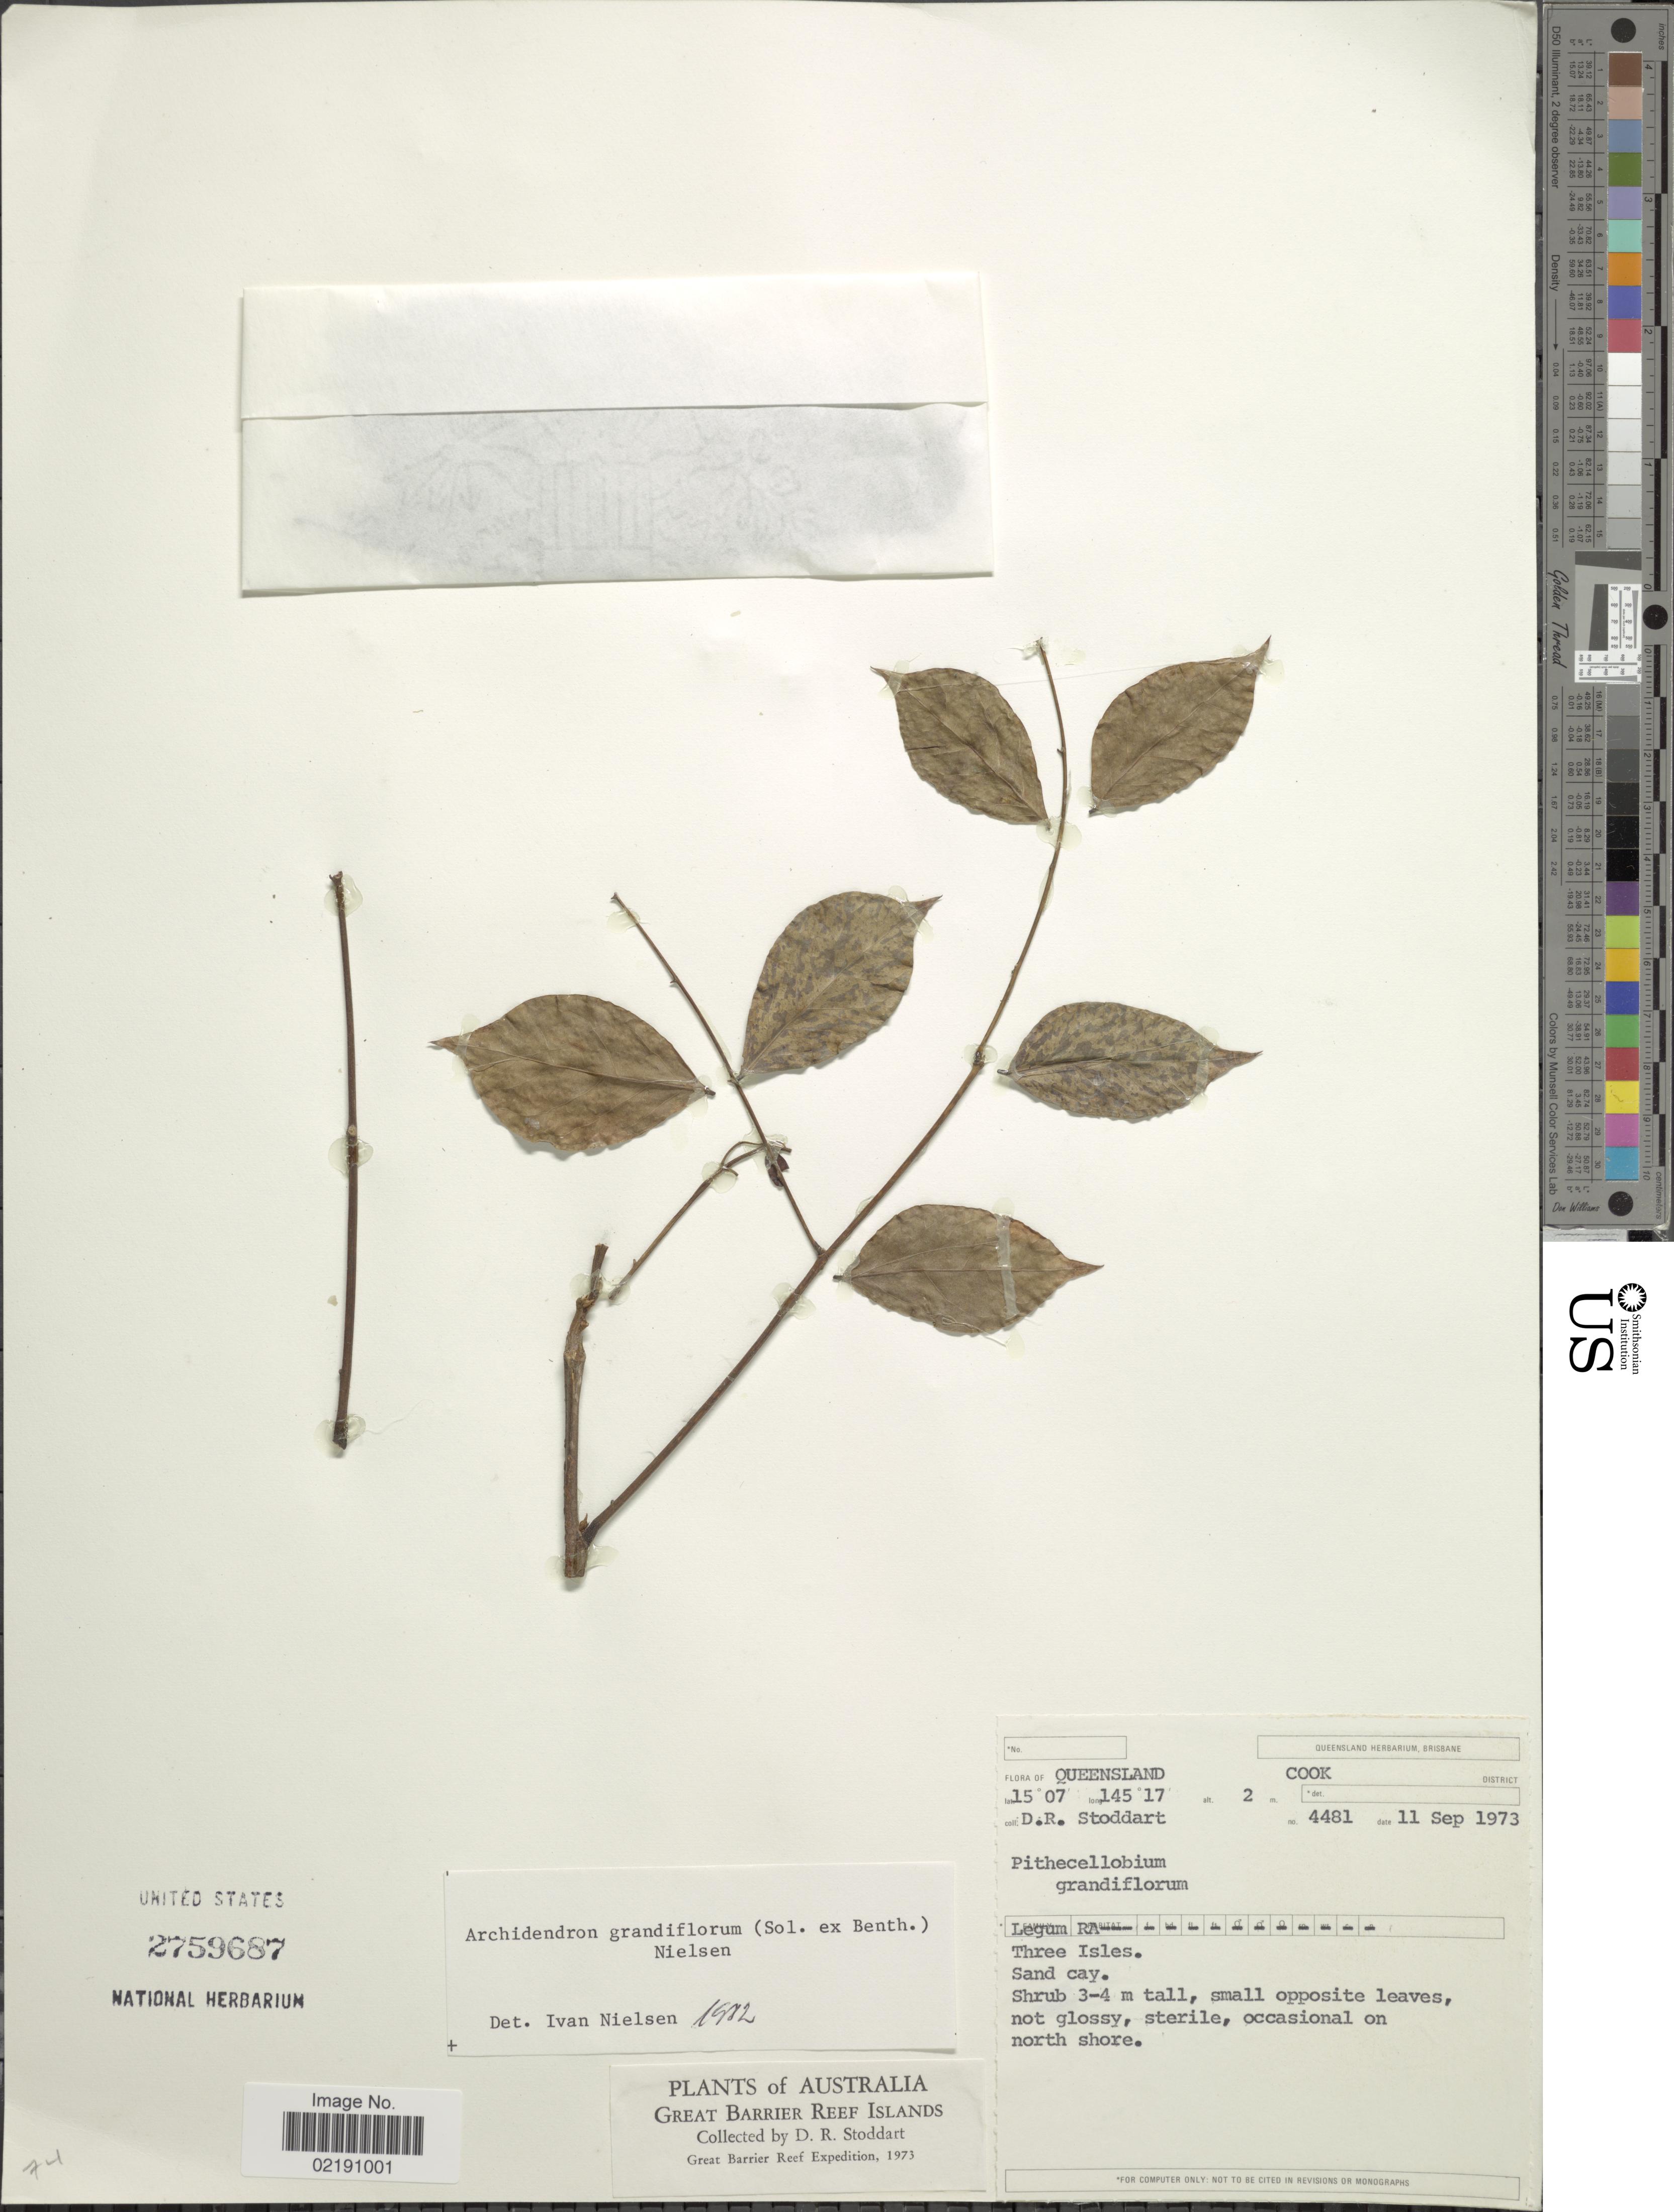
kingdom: Plantae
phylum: Tracheophyta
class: Magnoliopsida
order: Fabales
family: Fabaceae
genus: Archidendron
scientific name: Archidendron grandiflorum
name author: (Benth.) I.C. Nielsen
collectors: D. R. Stoddart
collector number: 4481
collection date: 1973-09-11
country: Australia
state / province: Queensland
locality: Three Isles, Great Barries Reef Islands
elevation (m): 2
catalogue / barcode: US 2759687